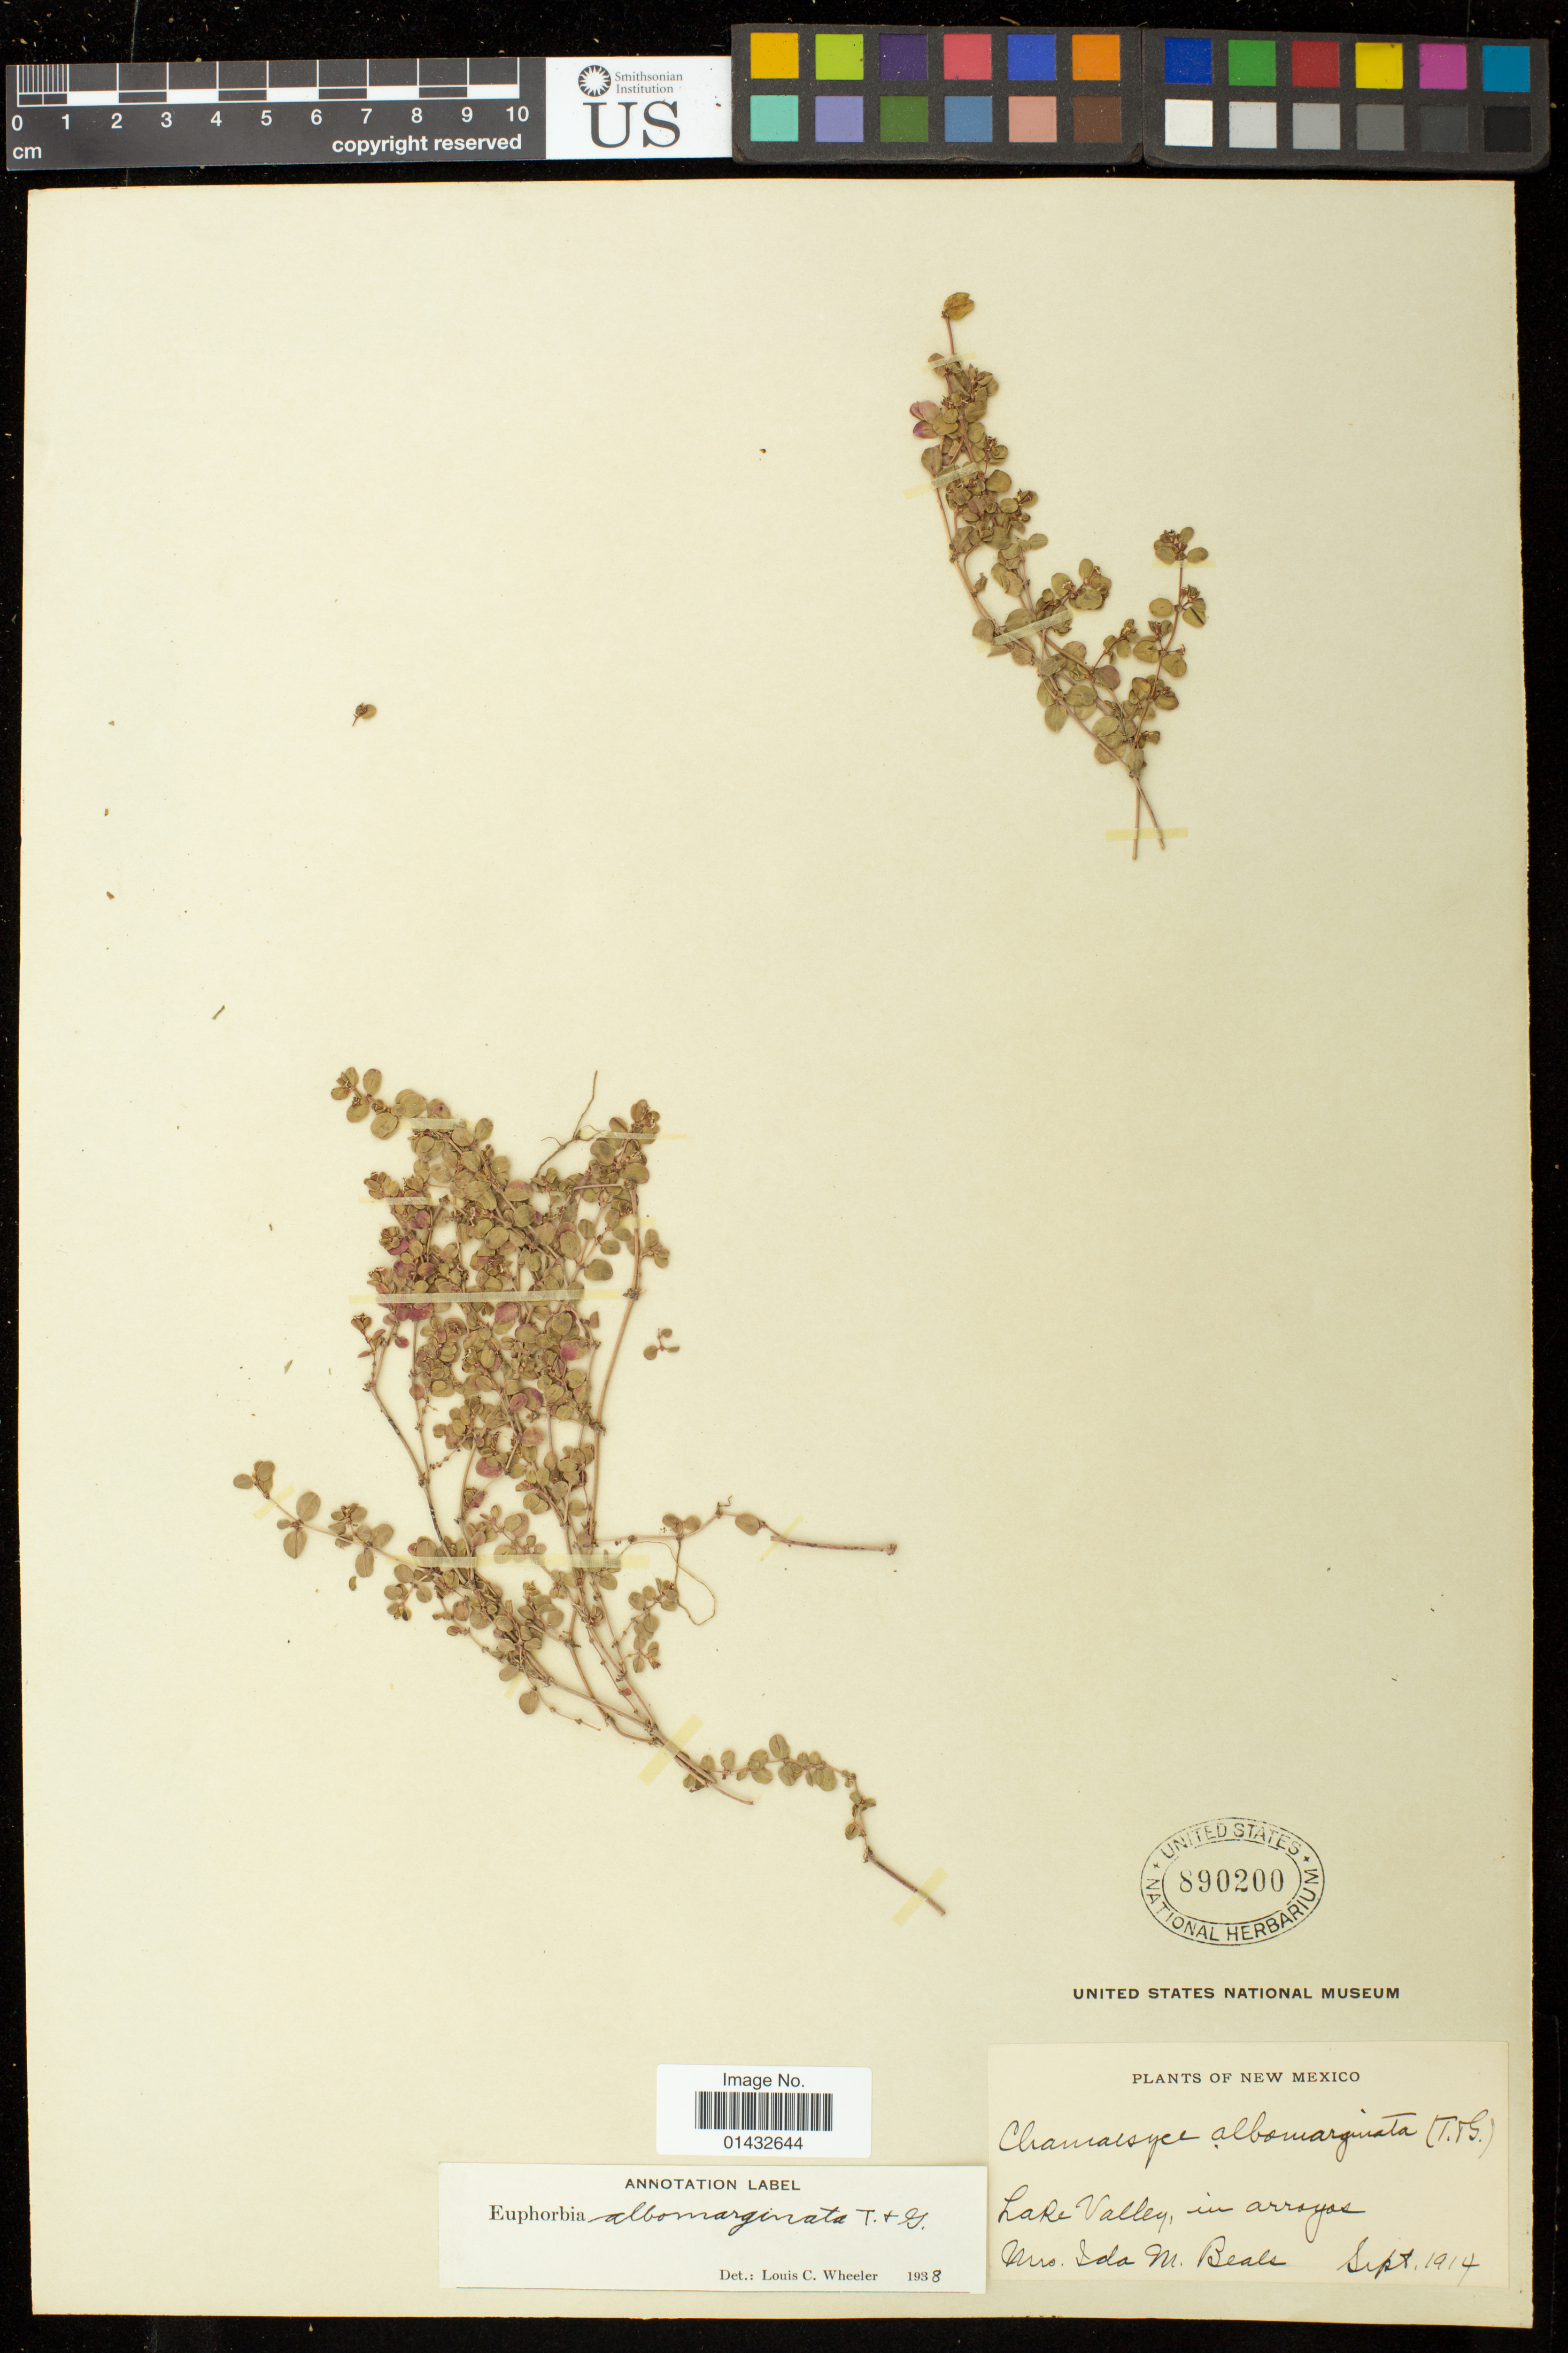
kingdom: Plantae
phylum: Tracheophyta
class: Magnoliopsida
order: Malpighiales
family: Euphorbiaceae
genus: Euphorbia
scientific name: Euphorbia albomarginata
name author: Torr. & A. Gray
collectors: I. M. Beals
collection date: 1914-09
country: United States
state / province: New Mexico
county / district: Sierra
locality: Lake Valley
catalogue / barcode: US 890200